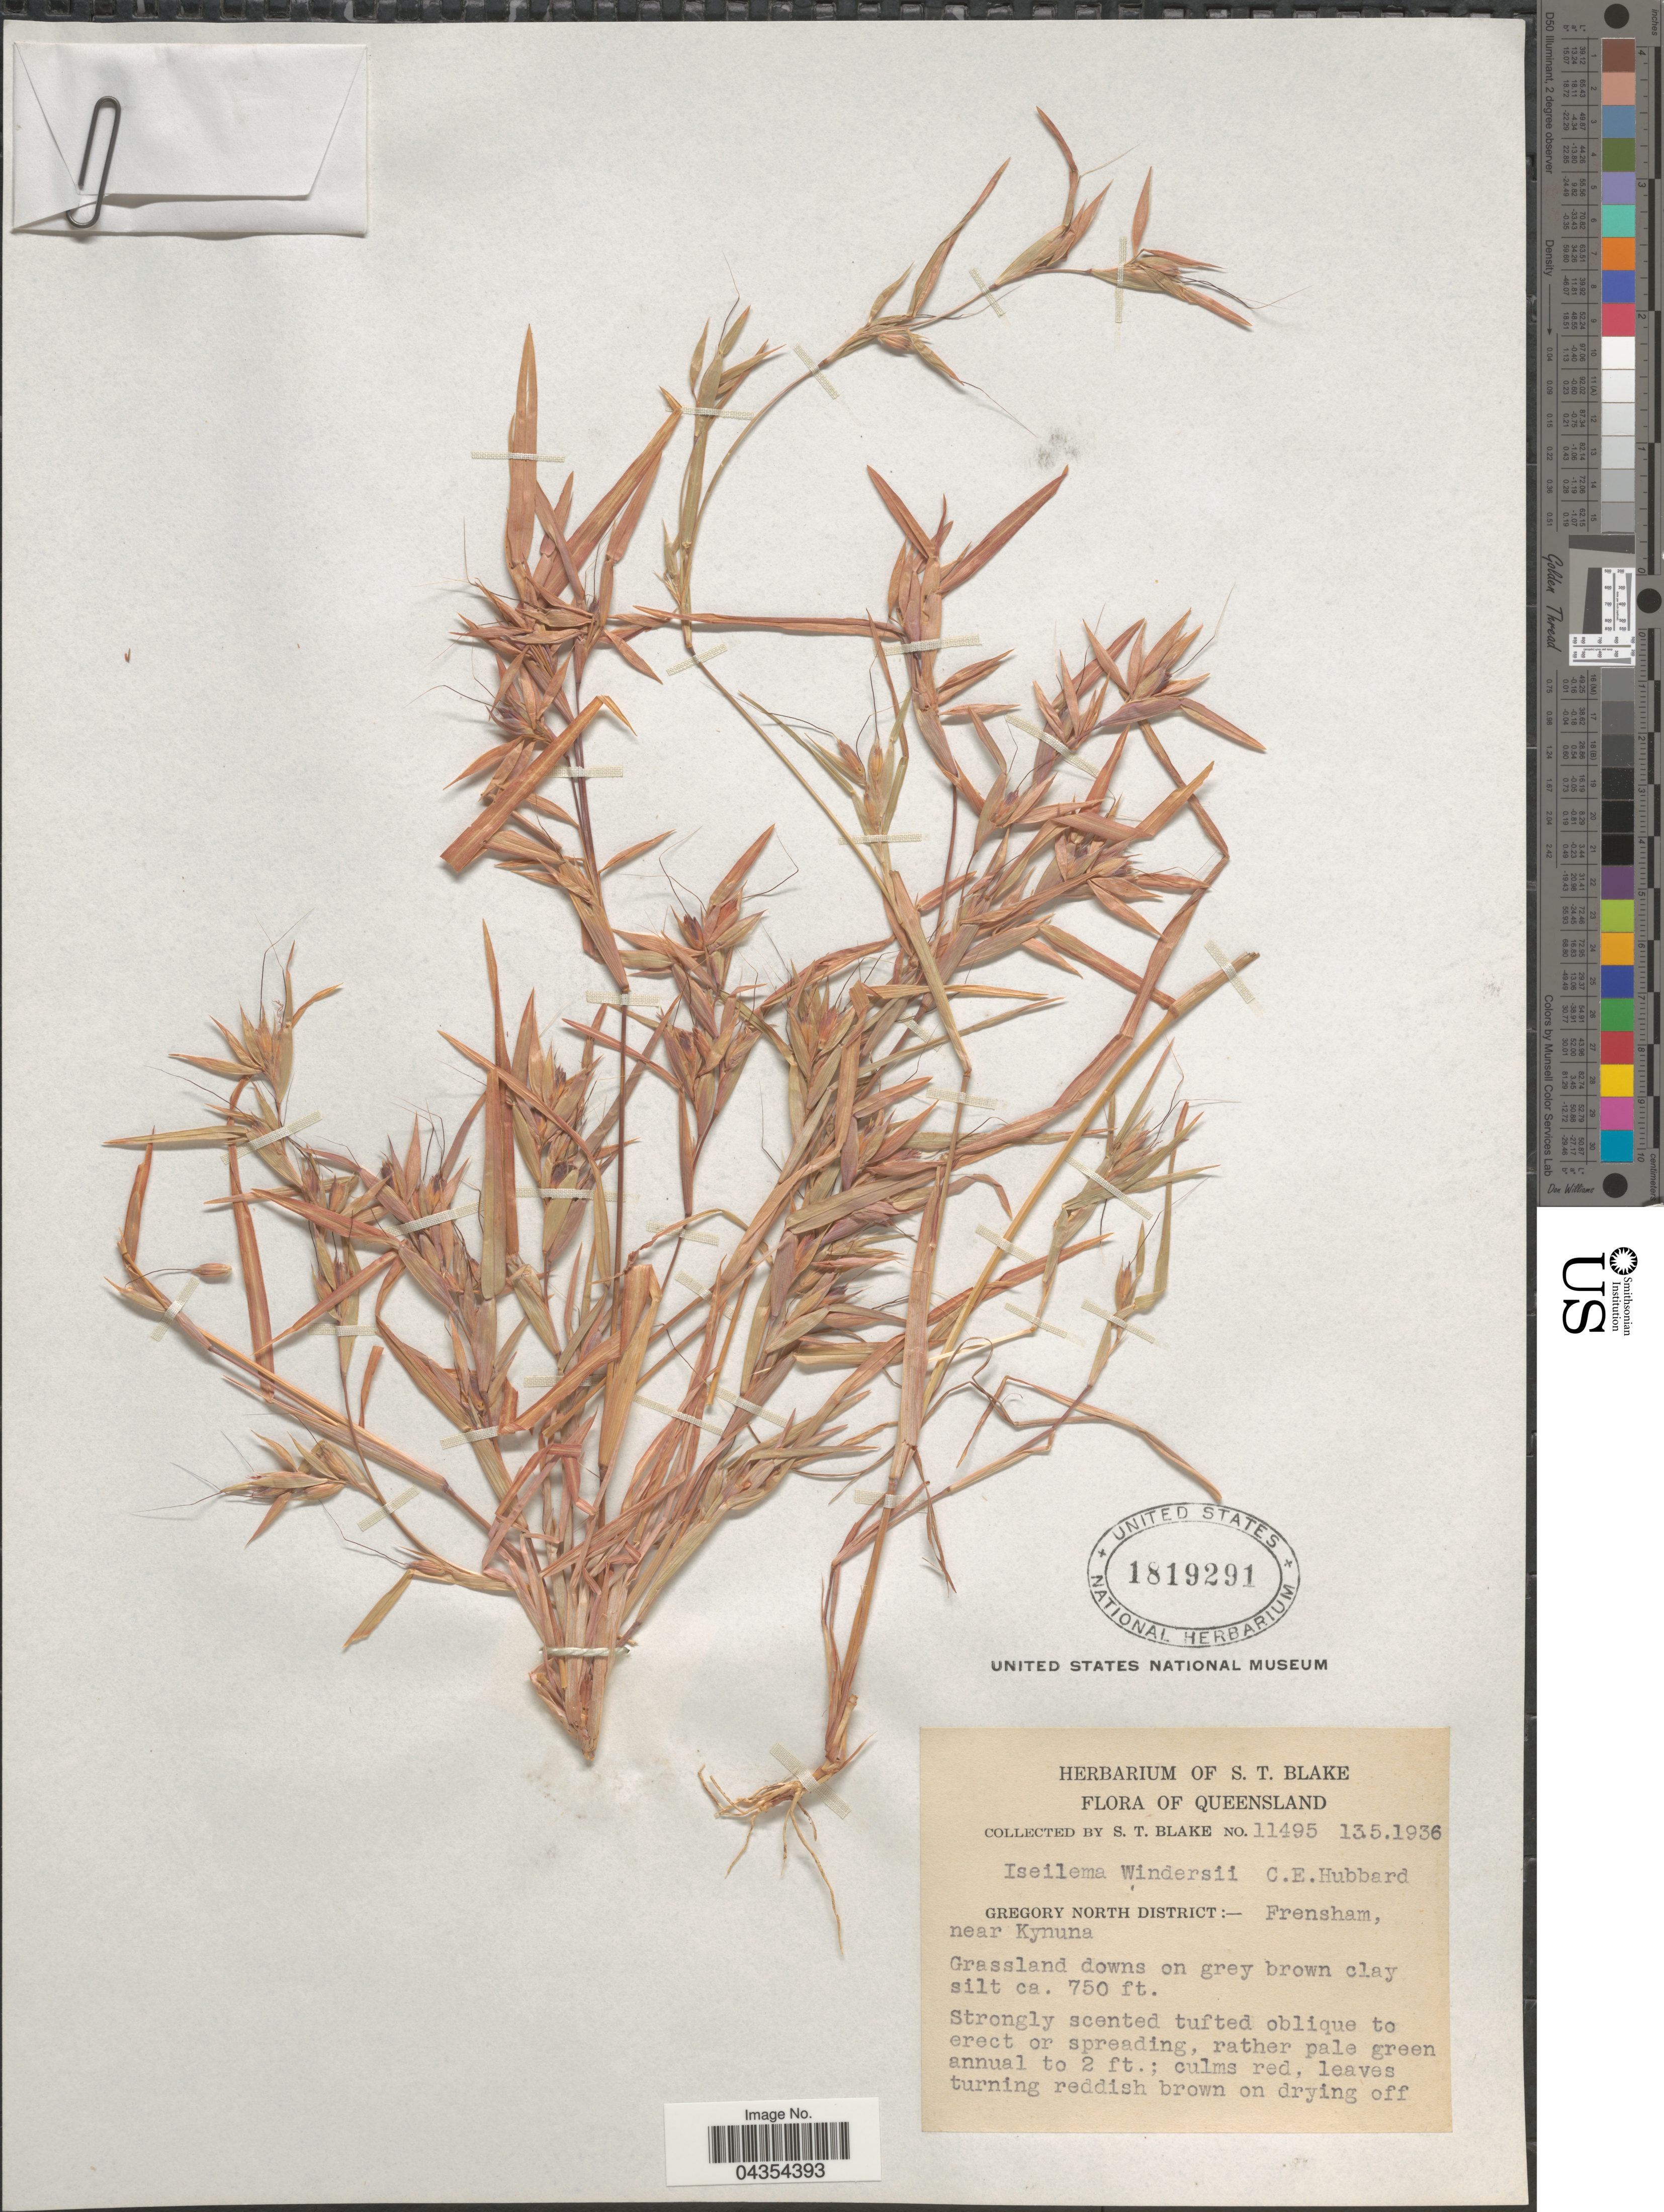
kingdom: Plantae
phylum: Tracheophyta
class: Liliopsida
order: Poales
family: Poaceae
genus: Iseilema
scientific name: Iseilema windersii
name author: C.E. Hubb.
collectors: S. T. Blake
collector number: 11495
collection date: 1936-05-13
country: Australia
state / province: Queensland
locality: Gregory North District:- Frensham, near Kynuna.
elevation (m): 229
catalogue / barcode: US 1819291